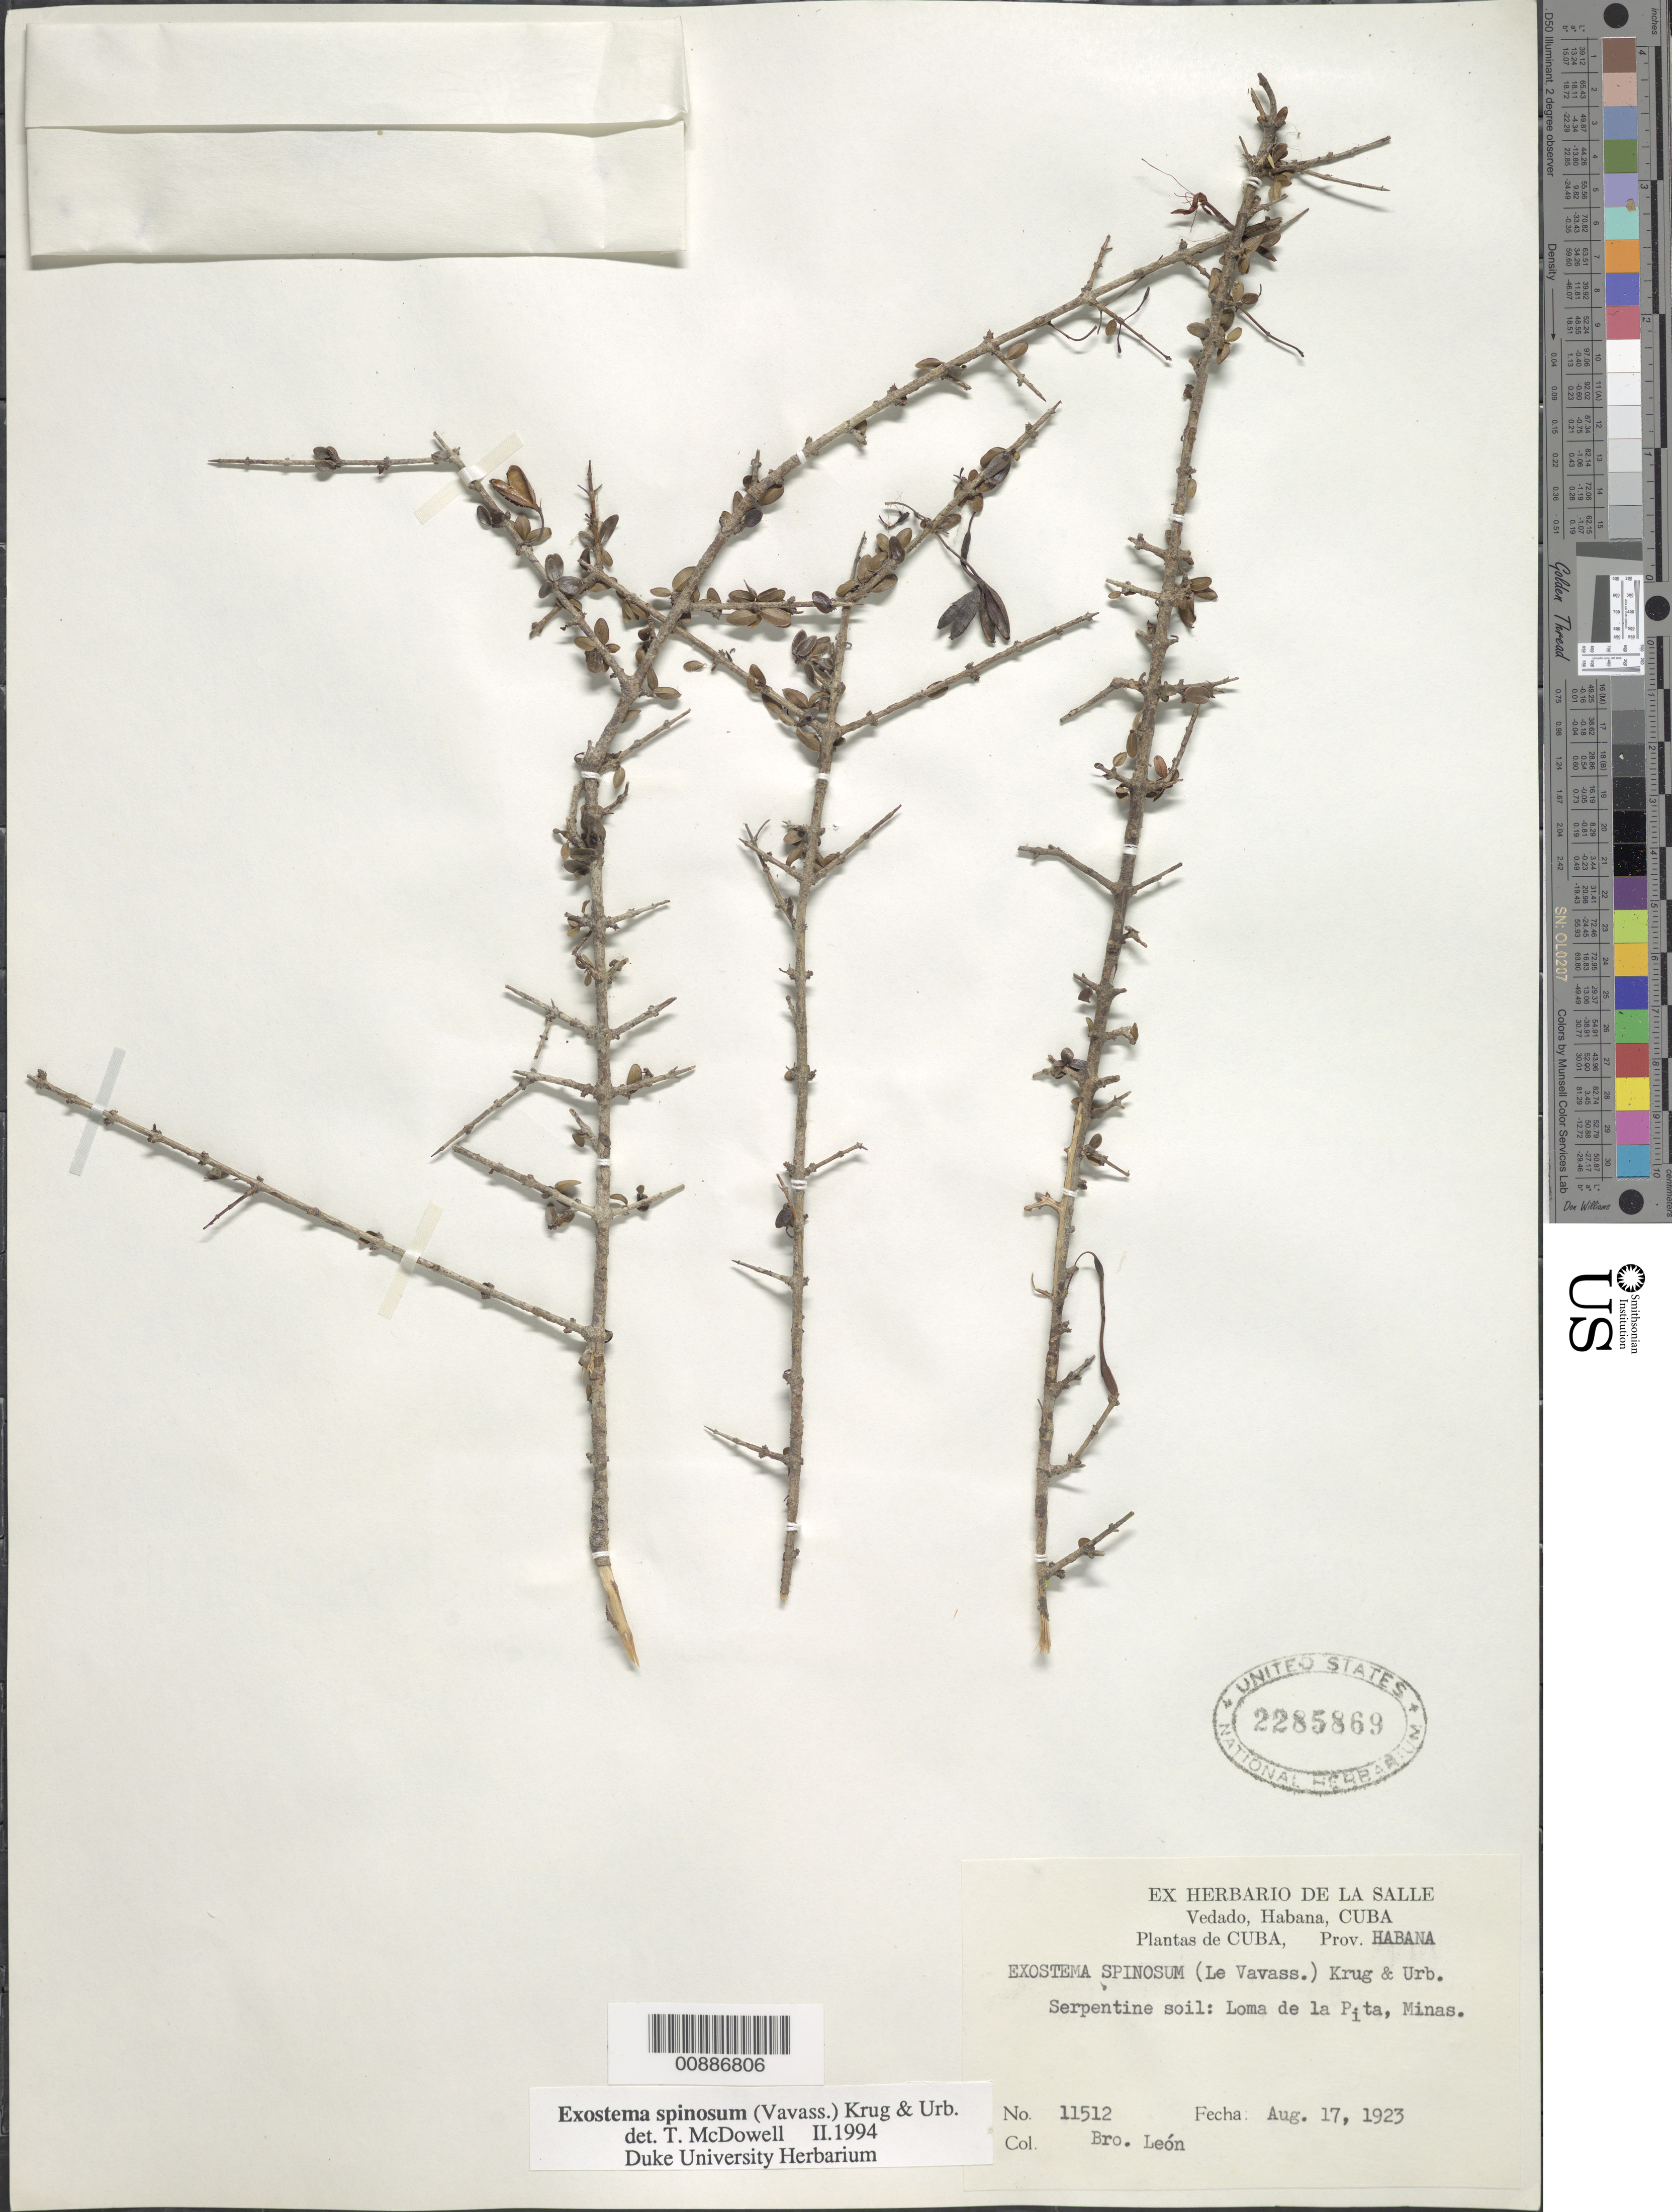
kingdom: Plantae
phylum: Tracheophyta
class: Magnoliopsida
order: Gentianales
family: Rubiaceae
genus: Exostema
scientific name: Exostema spinosum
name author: (Vavass.) Krug & Urb.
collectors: Bro. León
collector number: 11512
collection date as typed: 17 Aug 1923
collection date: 1923-08-17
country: Cuba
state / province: La Habana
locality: Loma de la Pita Minas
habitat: Serpentine soil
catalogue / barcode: US 2285869